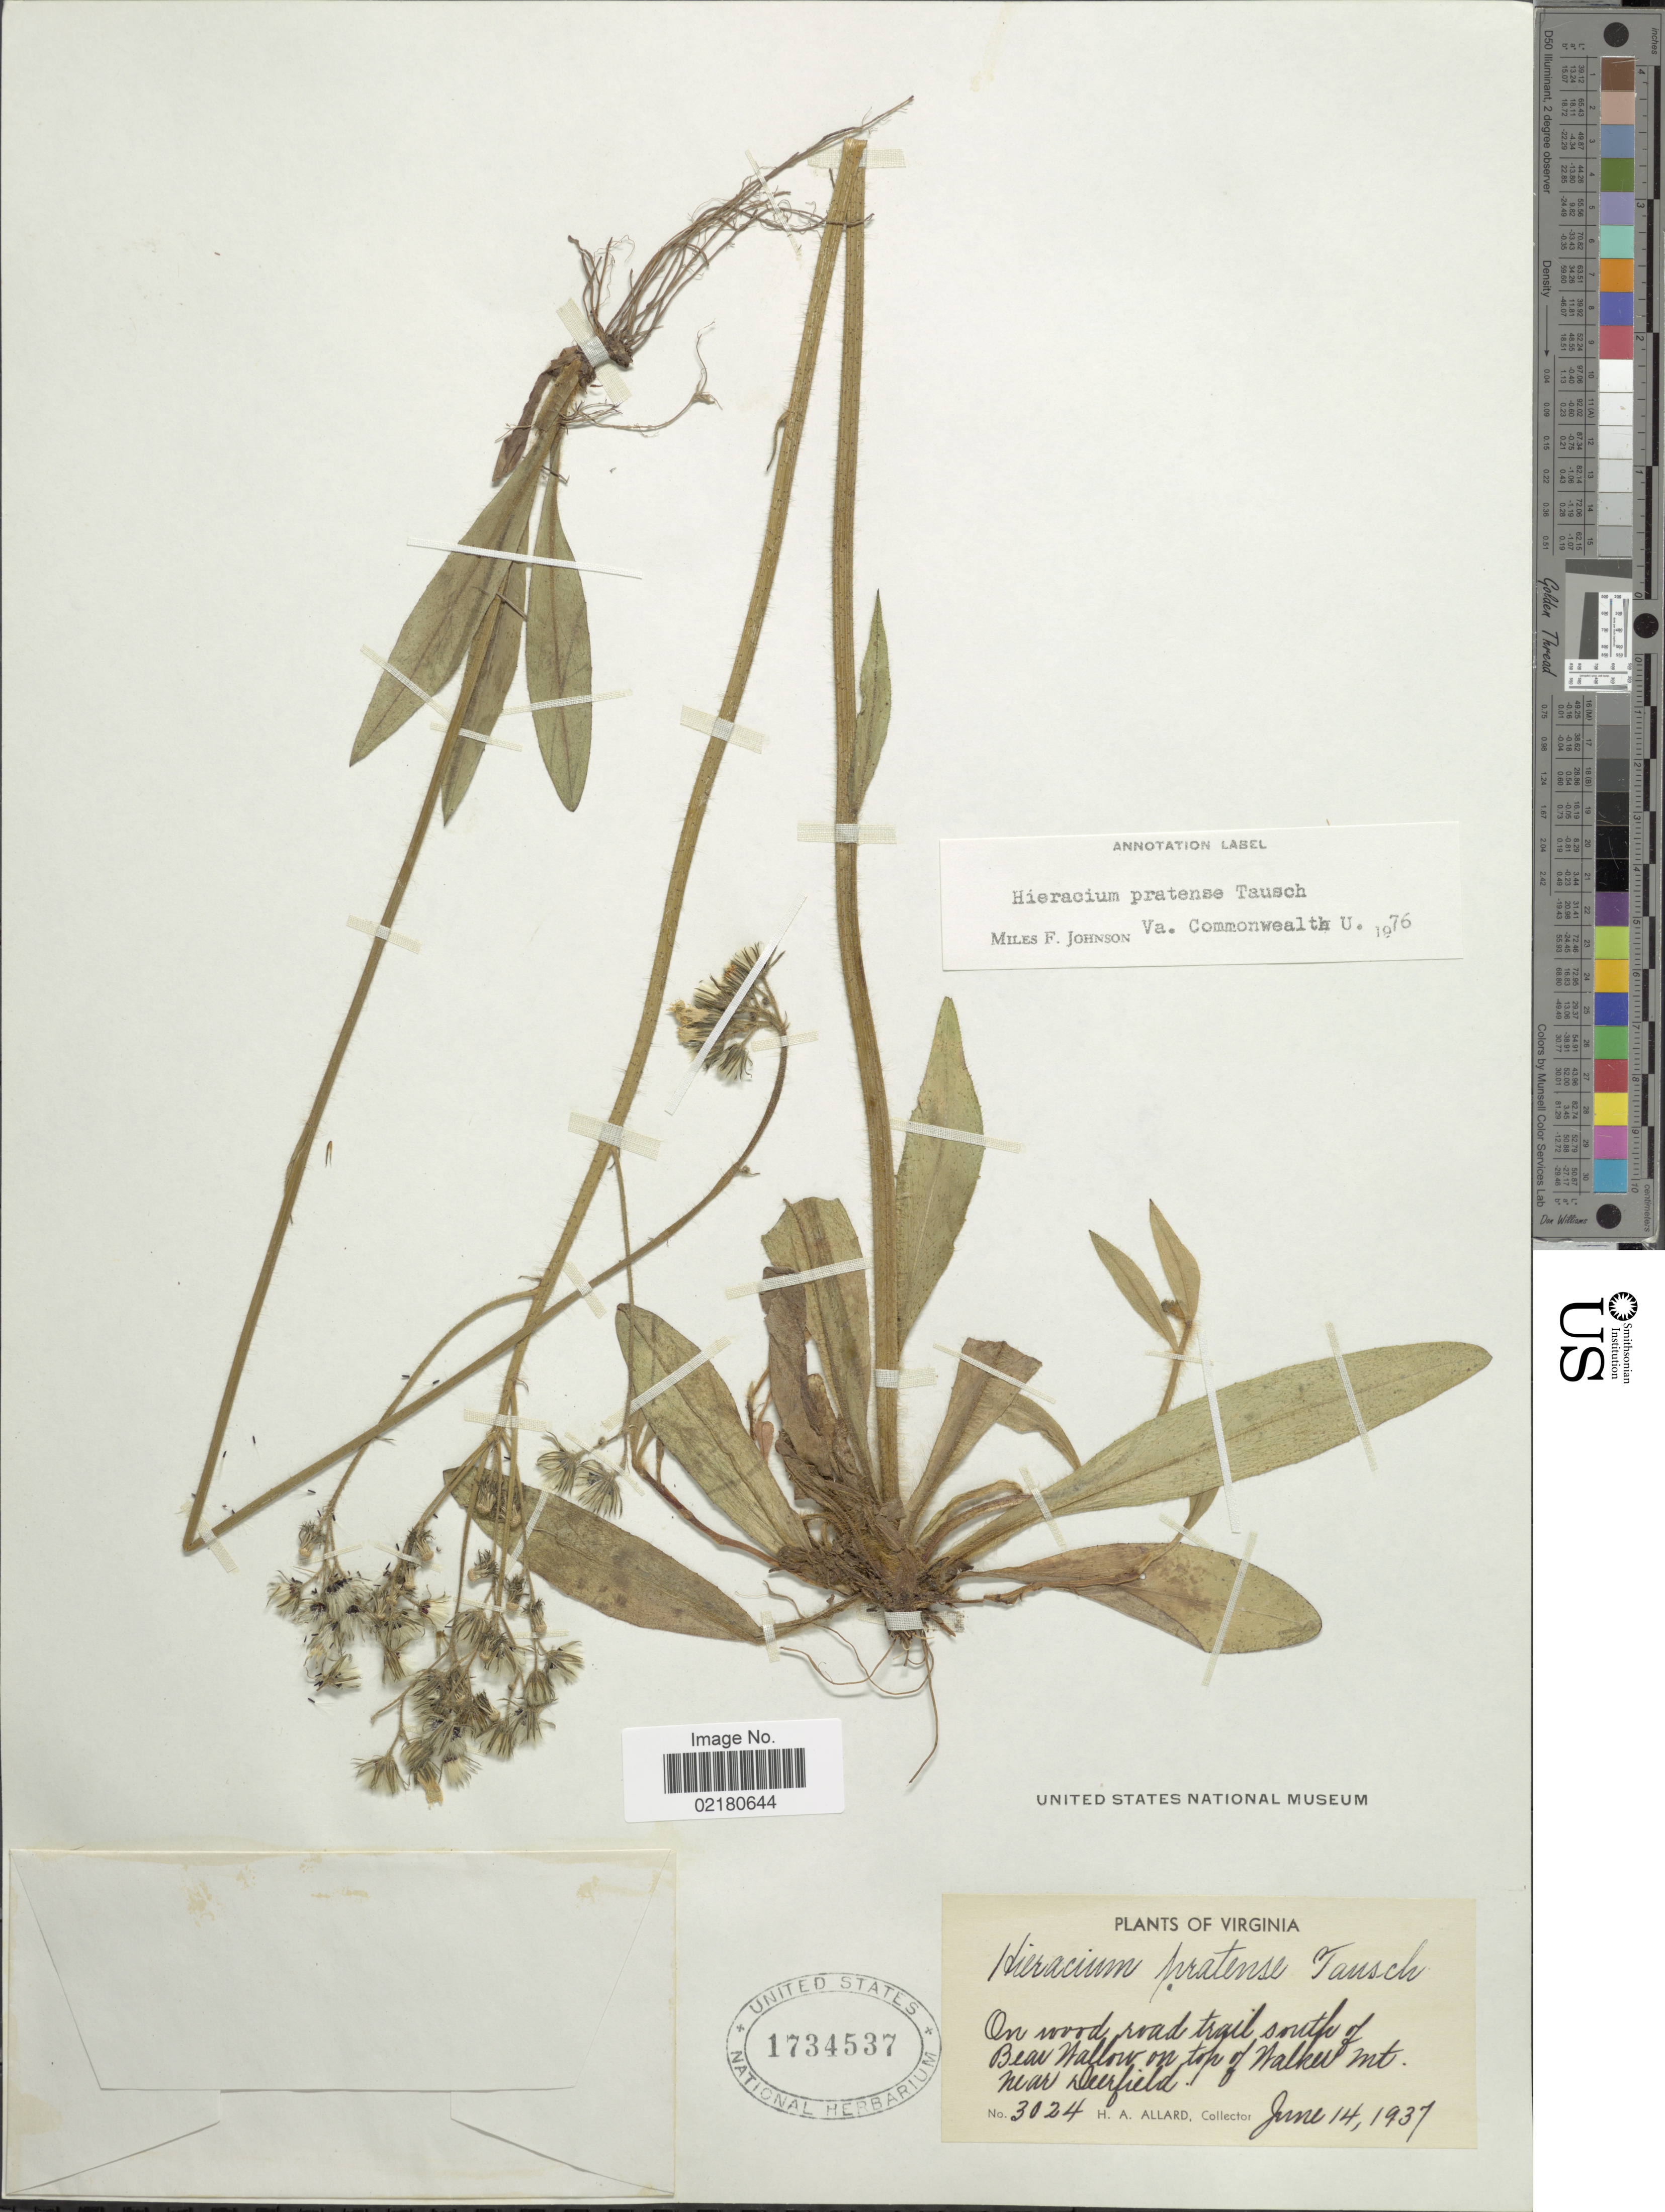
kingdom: Plantae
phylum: Tracheophyta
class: Magnoliopsida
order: Asterales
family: Asteraceae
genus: Pilosella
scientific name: Pilosella caespitosa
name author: (Dumort.) P. D. Sell & C. West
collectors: H. A. Allard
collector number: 3024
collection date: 1937-06-14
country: United States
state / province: Virginia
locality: Virginia, On wood road trail south of Bear Wallow on top of Walker Mt. Near Deerfield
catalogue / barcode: US 1734537